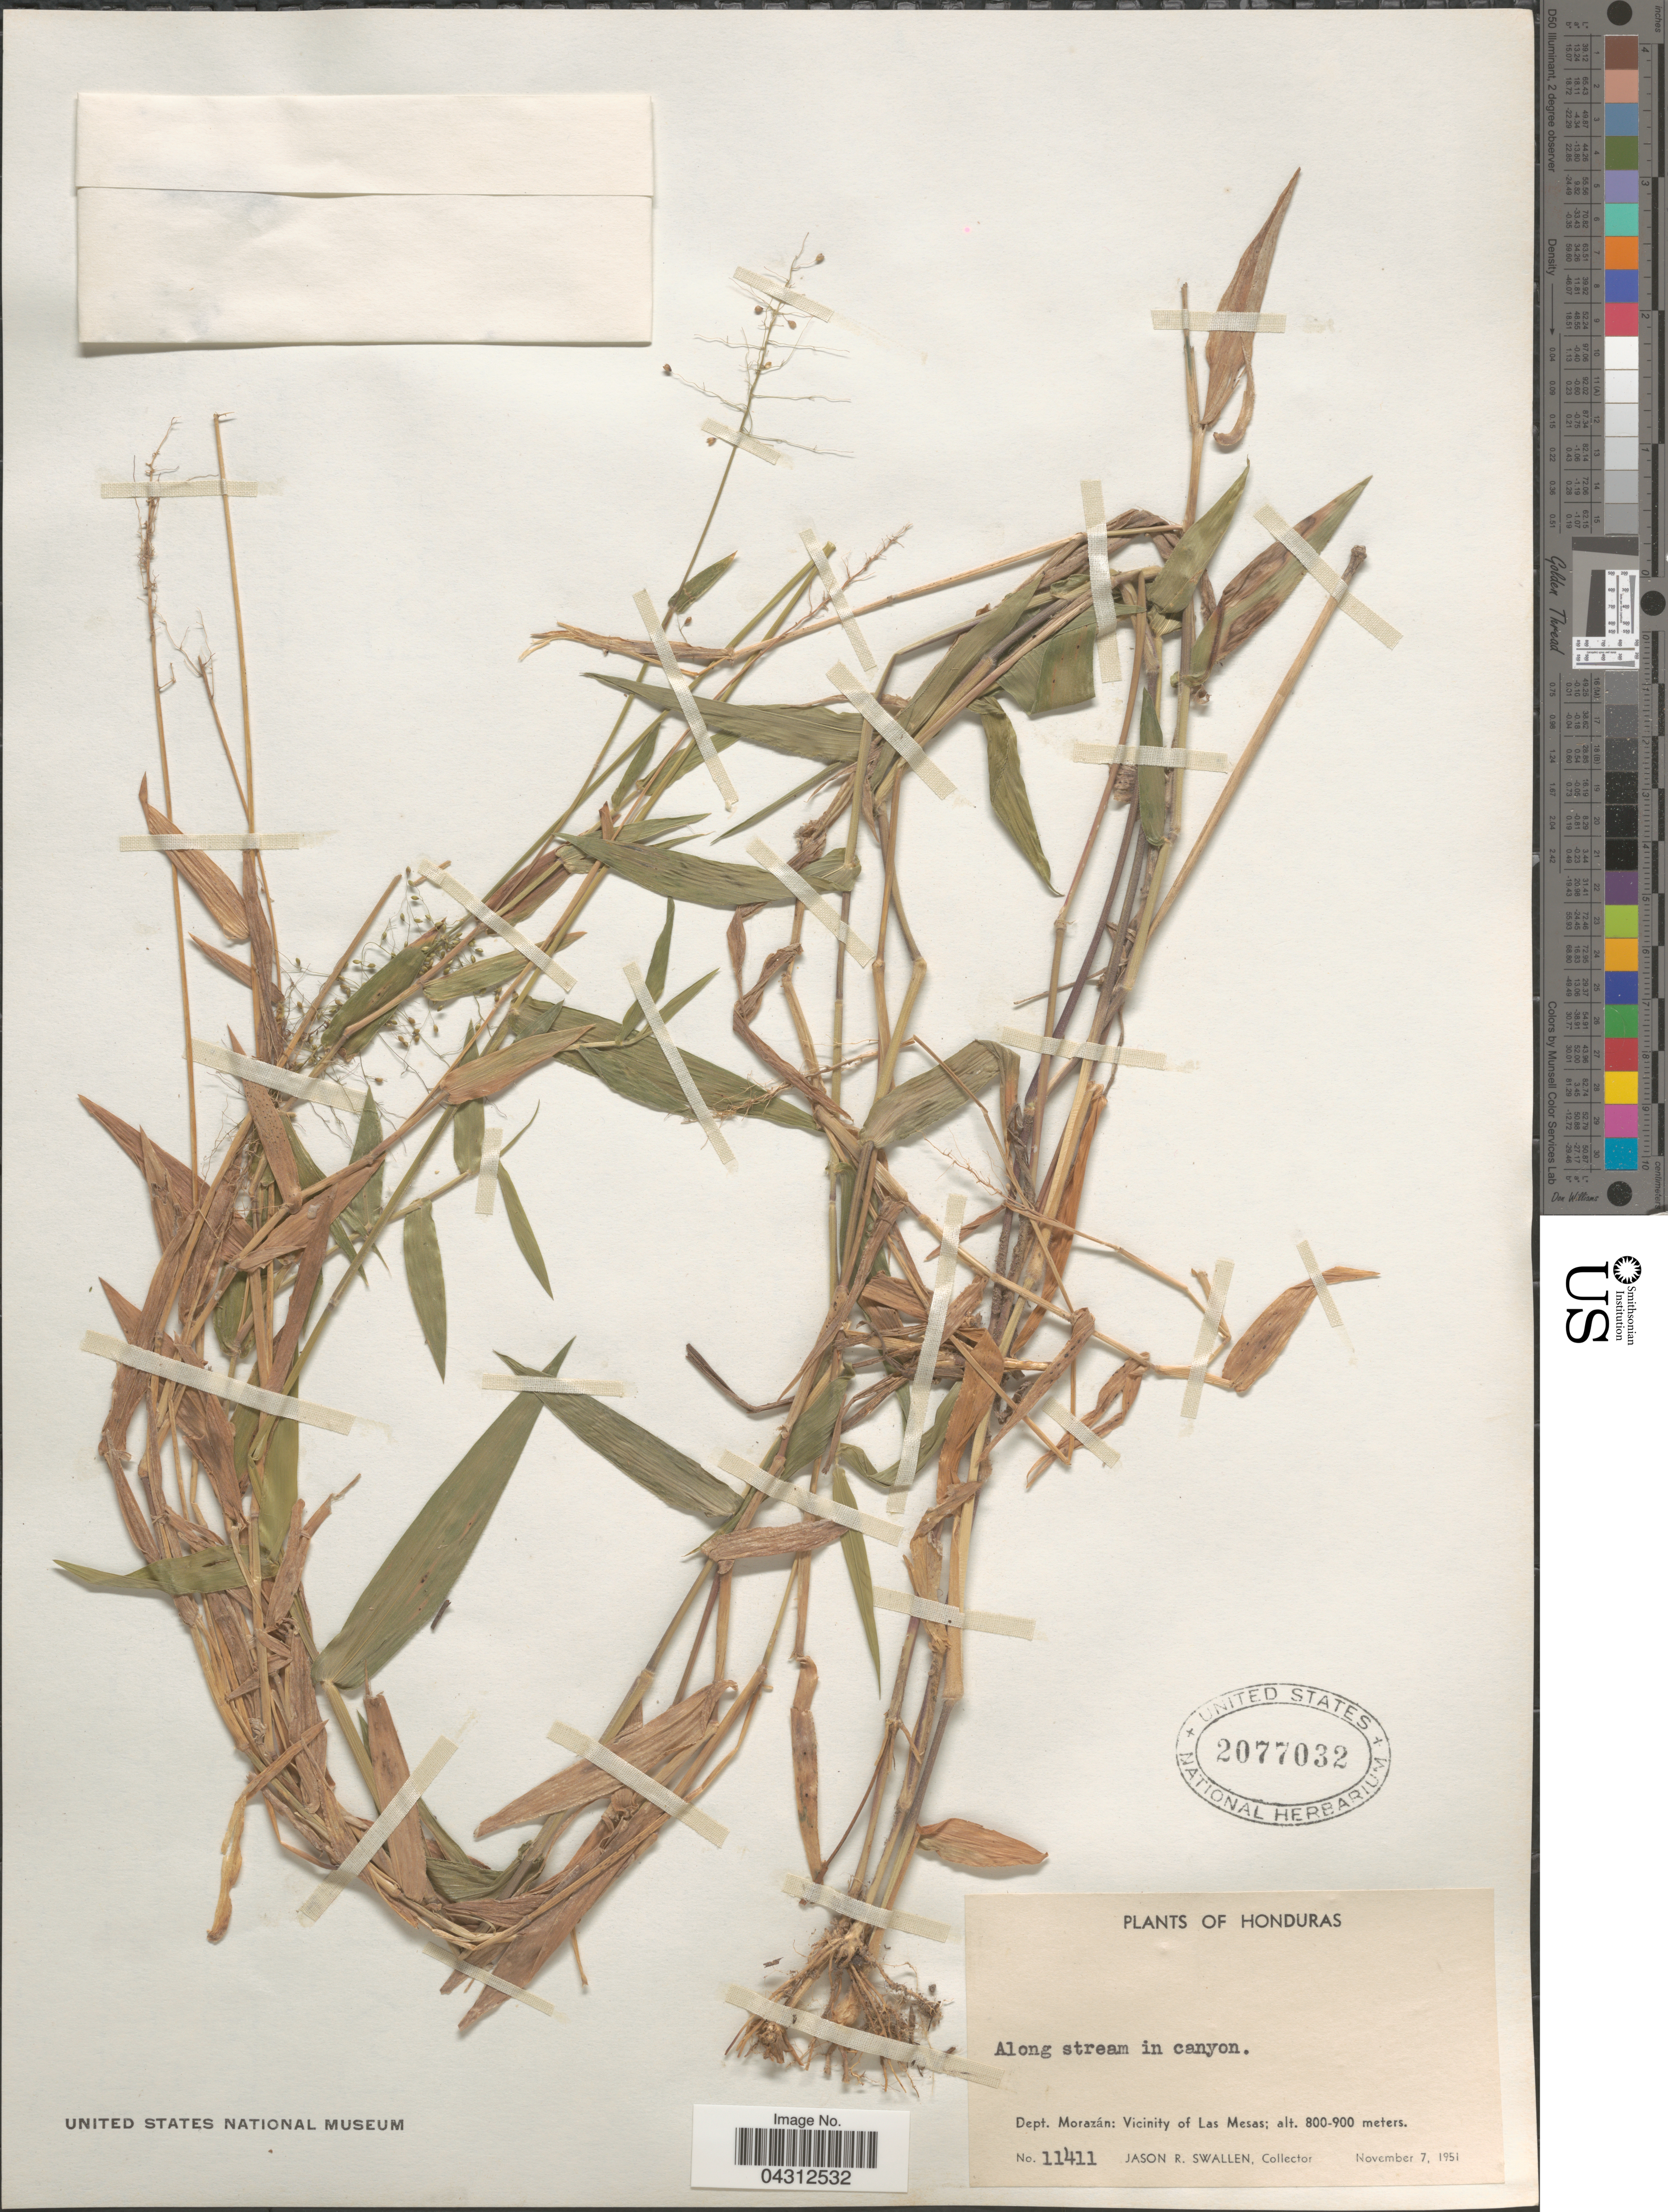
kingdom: Plantae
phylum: Tracheophyta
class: Liliopsida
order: Poales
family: Poaceae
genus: Panicum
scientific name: Panicum sp.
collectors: J. R. Swallen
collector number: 11411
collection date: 1951-11-07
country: El Salvador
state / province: Morazan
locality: Dept. Morazán: Vicinity of Las Mesas.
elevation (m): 800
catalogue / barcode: US 2077032